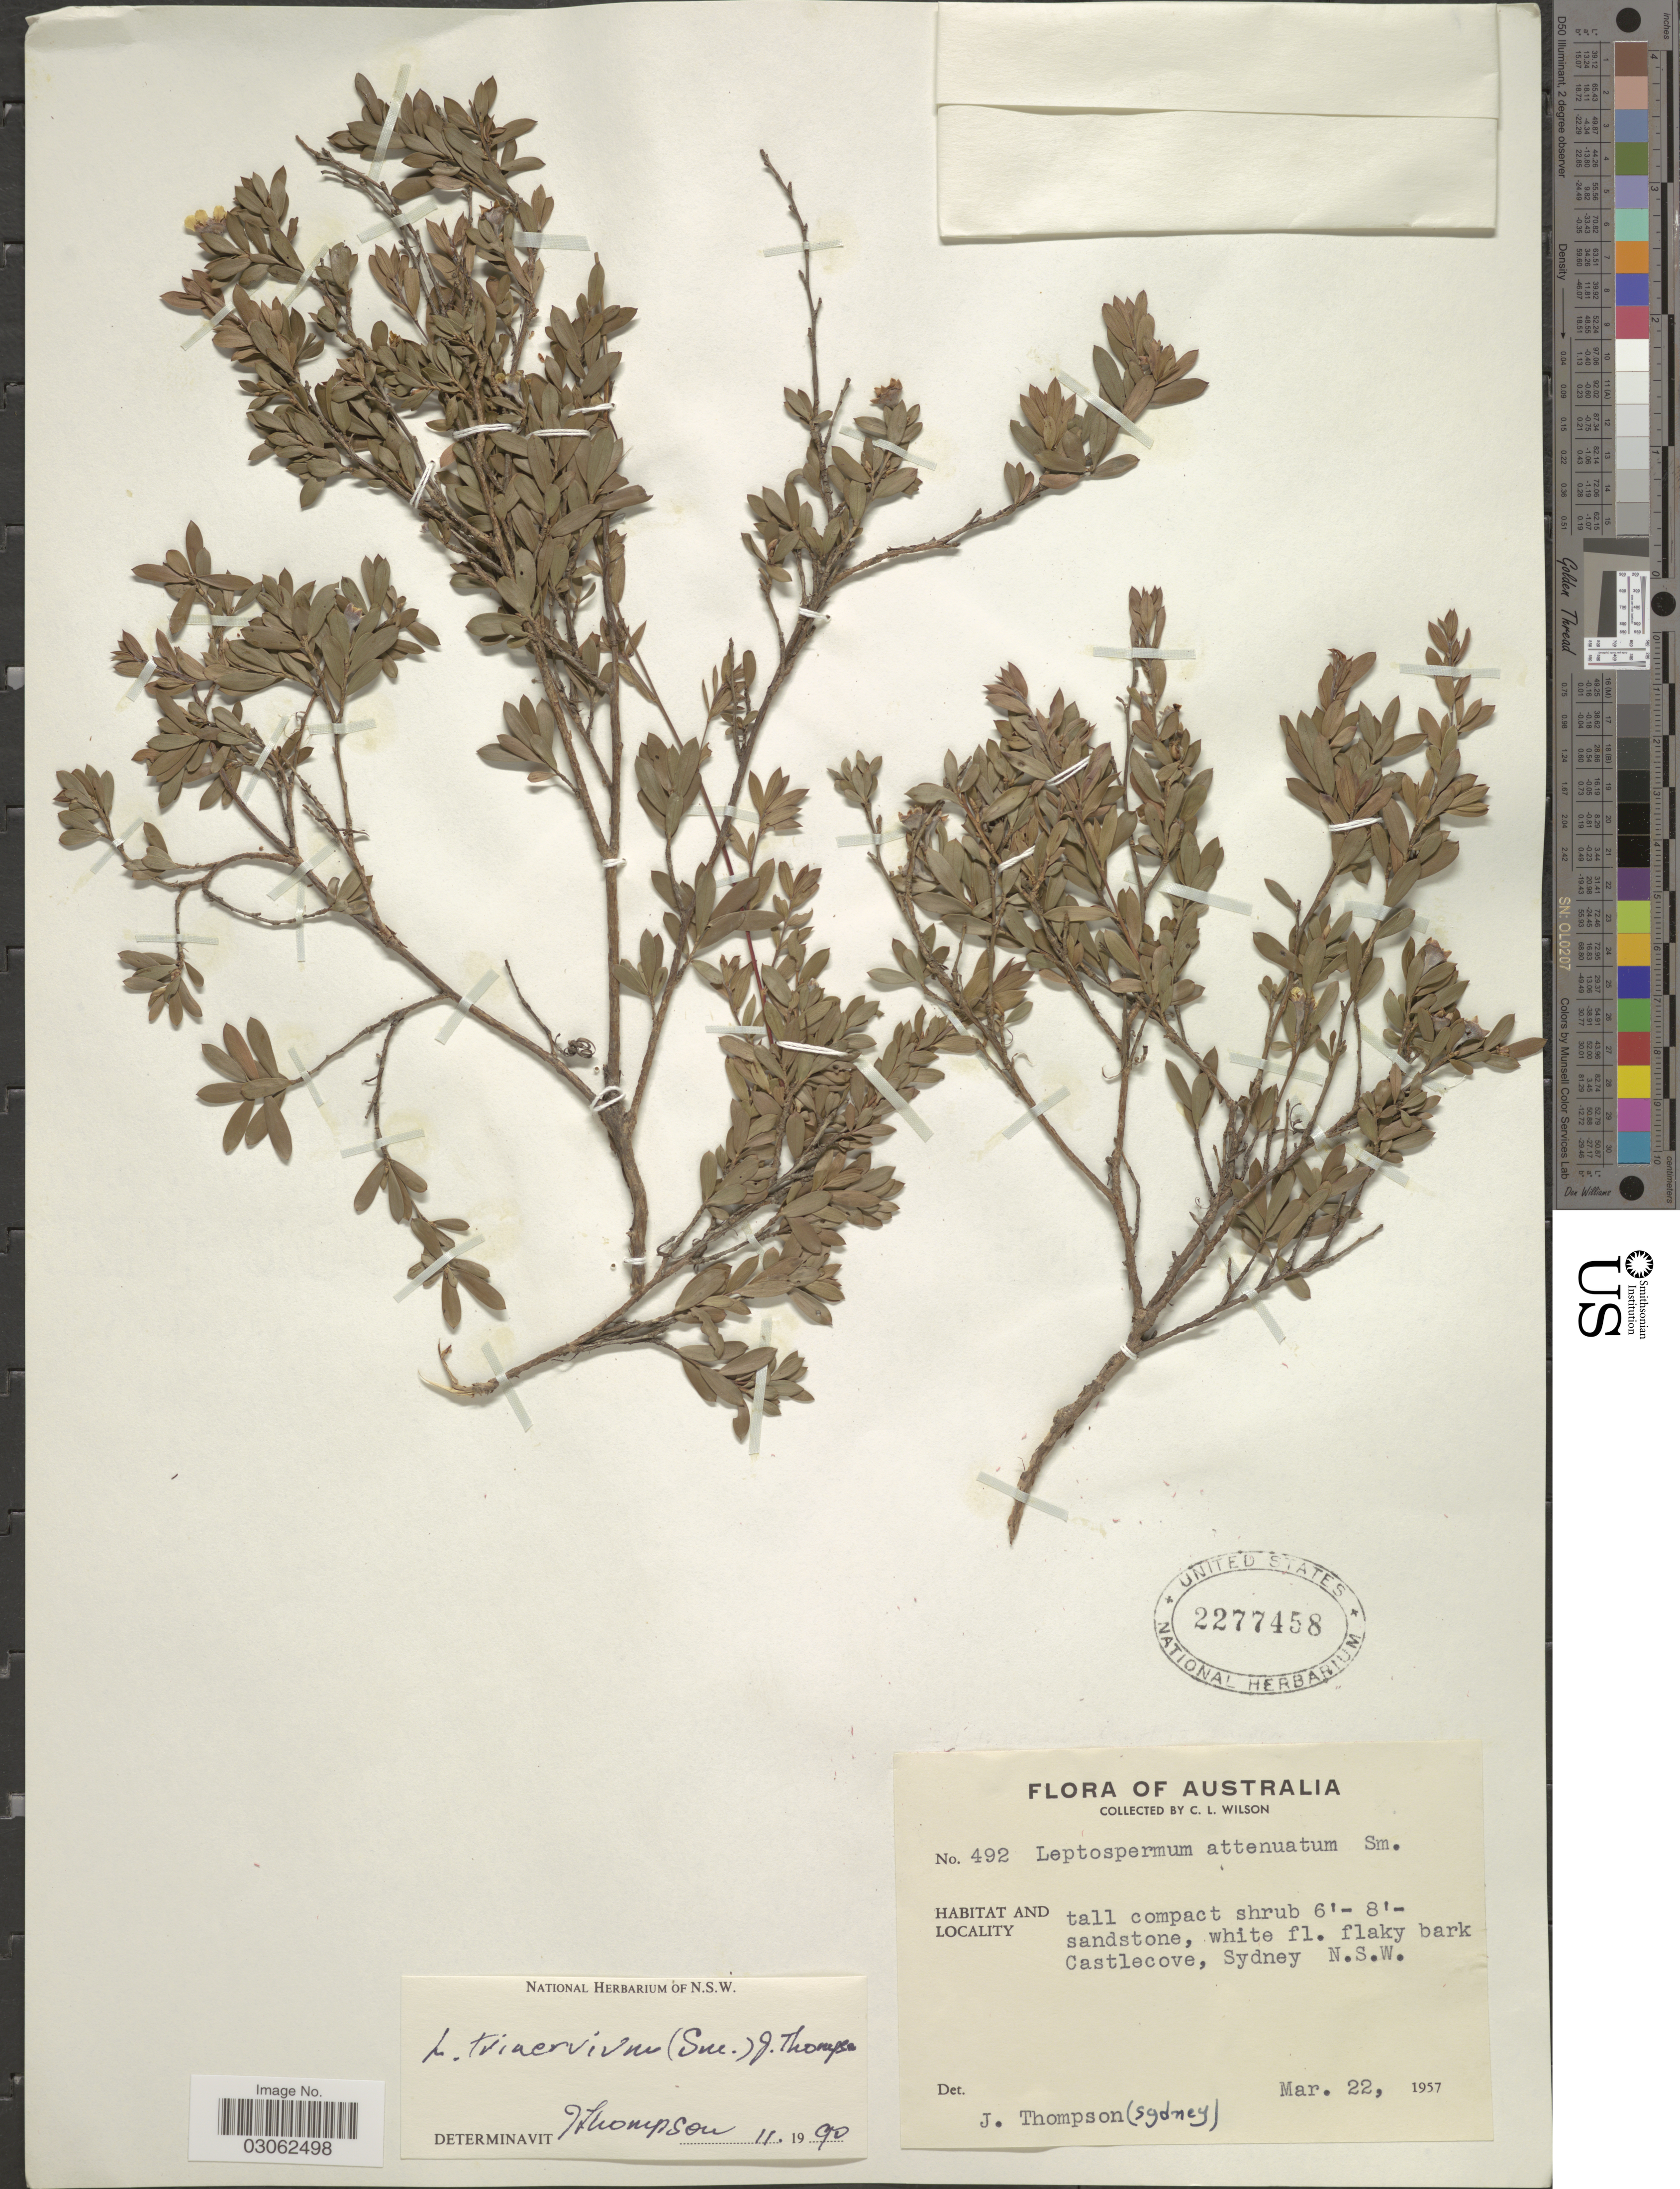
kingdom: Plantae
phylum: Tracheophyta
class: Magnoliopsida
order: Myrtales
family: Myrtaceae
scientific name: Gaudium trinervium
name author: (J. White) P.G. Wilson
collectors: C. L. Wilson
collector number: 492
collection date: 1957-03-22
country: Australia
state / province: New South Wales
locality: Castlecove, Sydney N.S.W.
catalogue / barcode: US 2277458